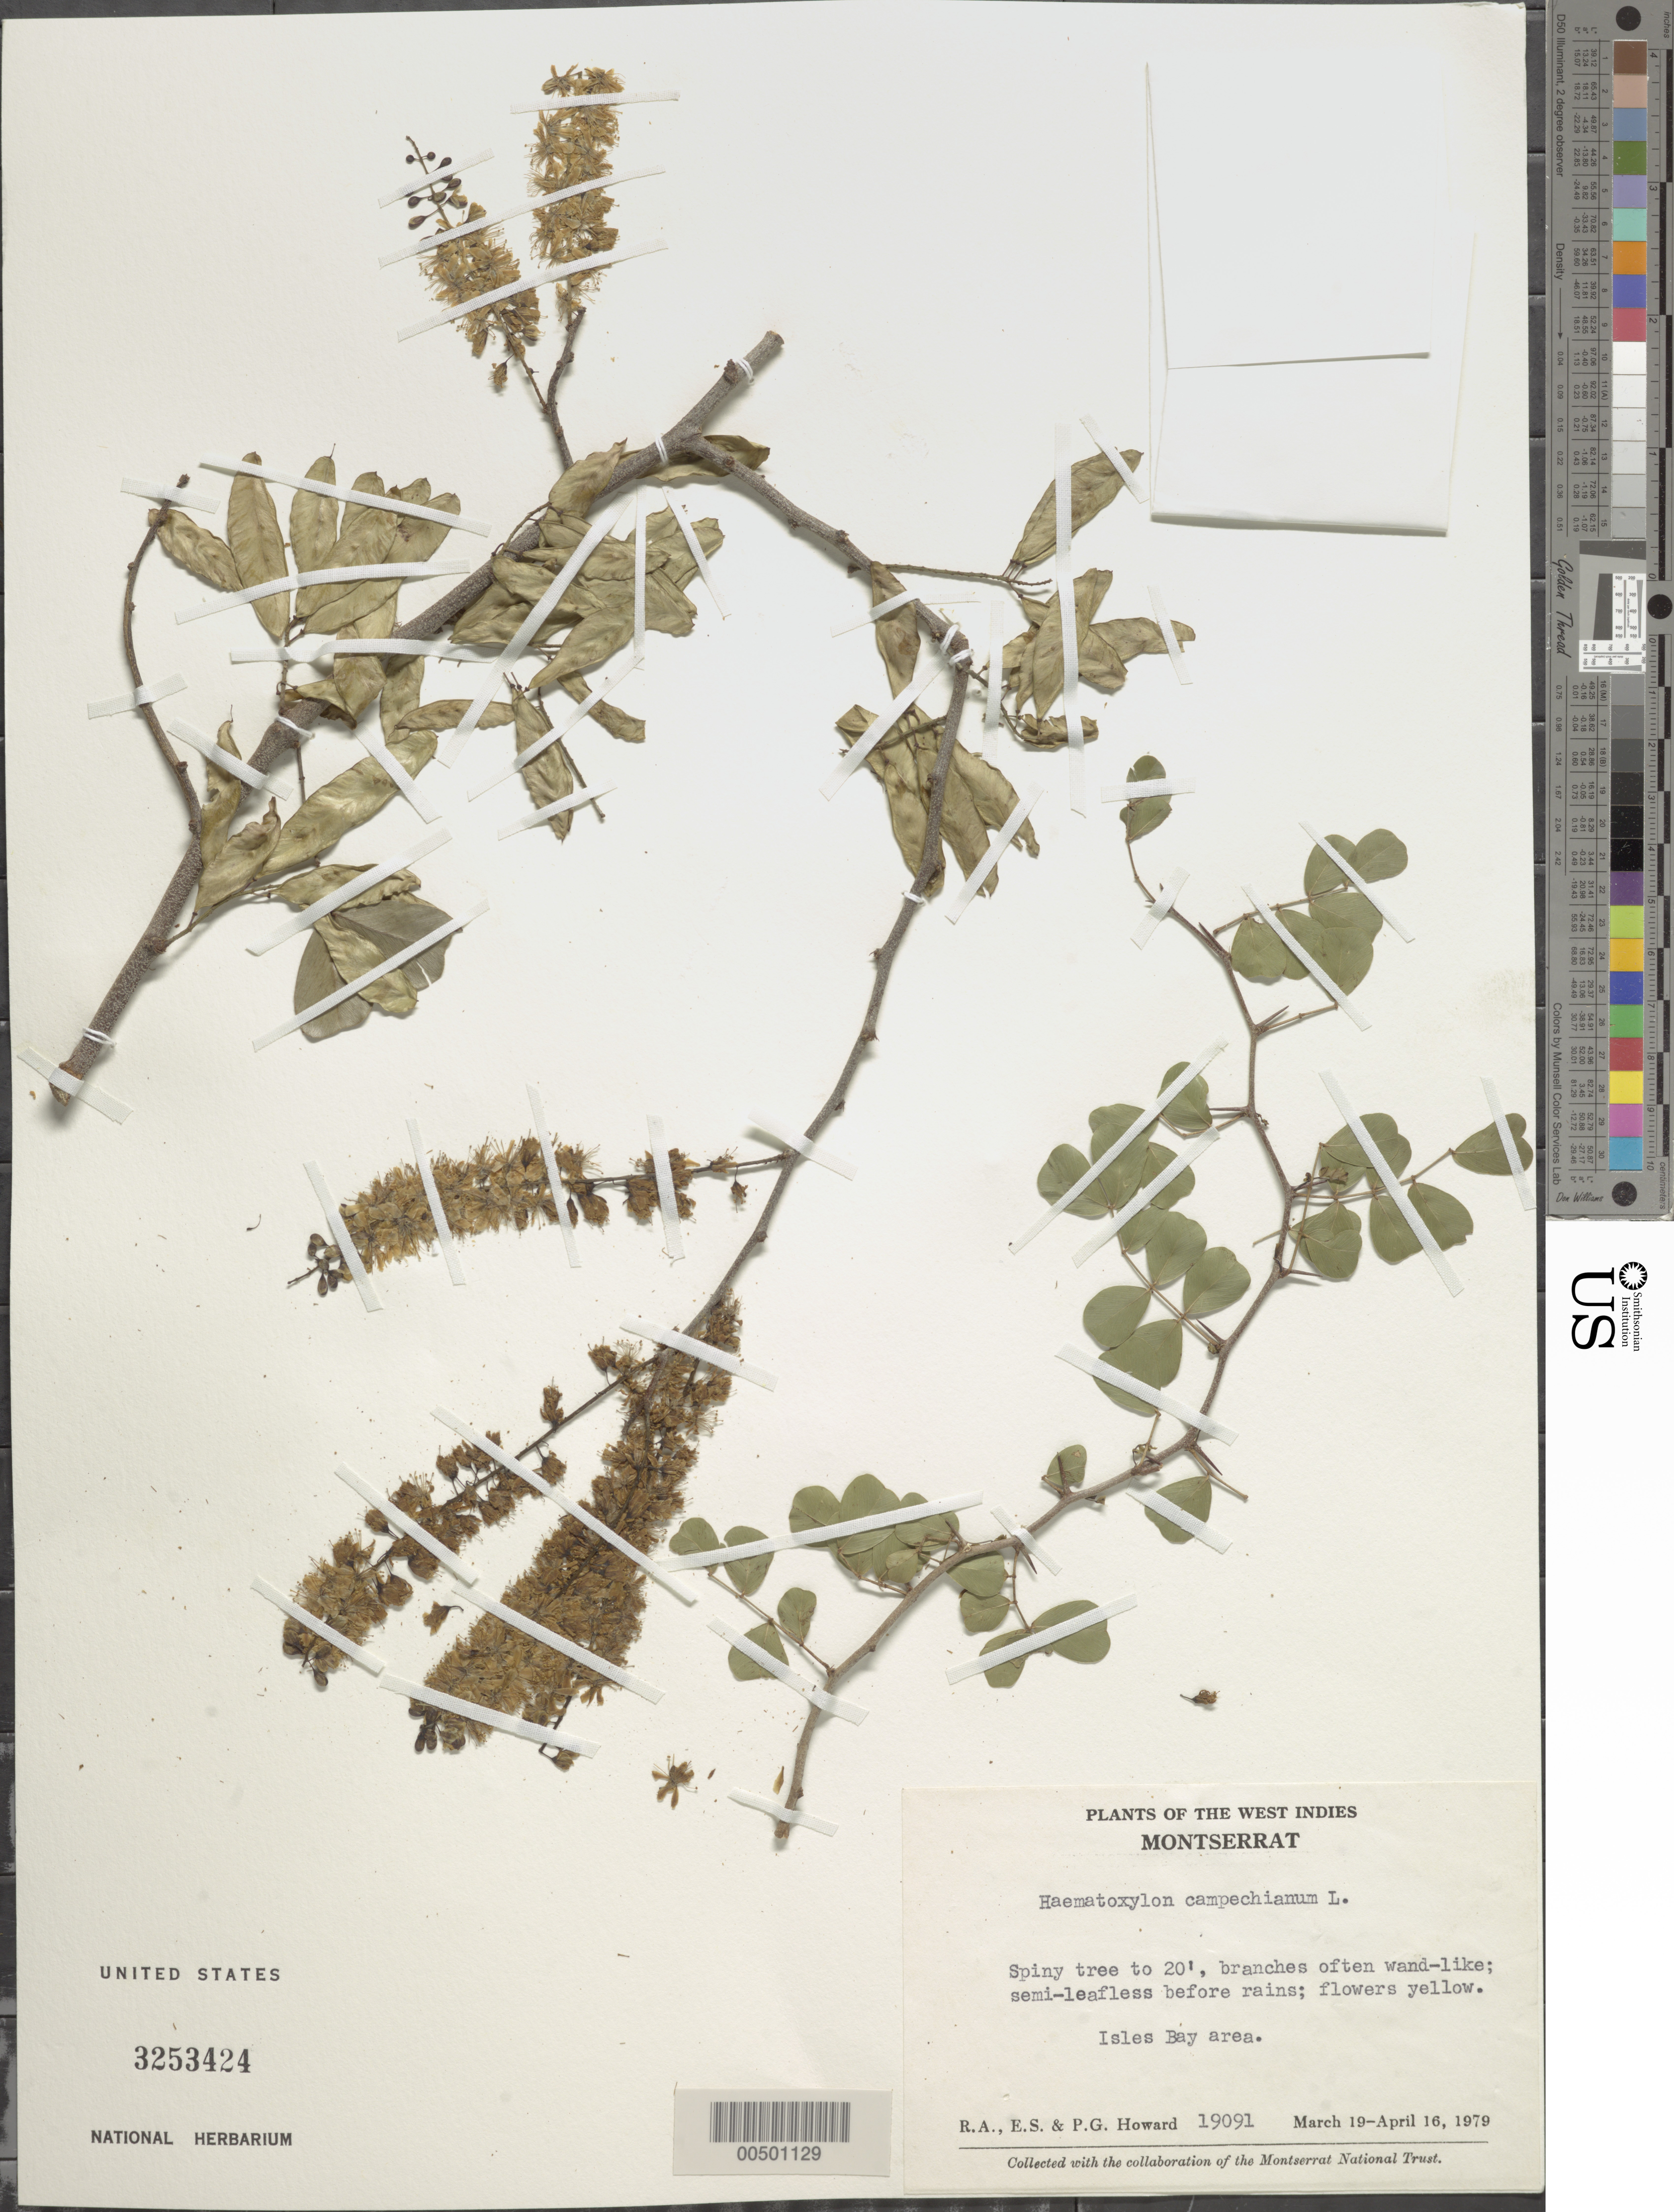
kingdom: Plantae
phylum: Tracheophyta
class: Magnoliopsida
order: Fabales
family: Fabaceae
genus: Haematoxylum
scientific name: Haematoxylum campechianum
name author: L.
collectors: R. A. Howard, E. S. Howard & P. Howard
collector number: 19091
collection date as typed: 19 Mar 1979 to 16 Apr 1979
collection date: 1979-03-19/1979-04-16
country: Montserrat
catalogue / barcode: US 3253424